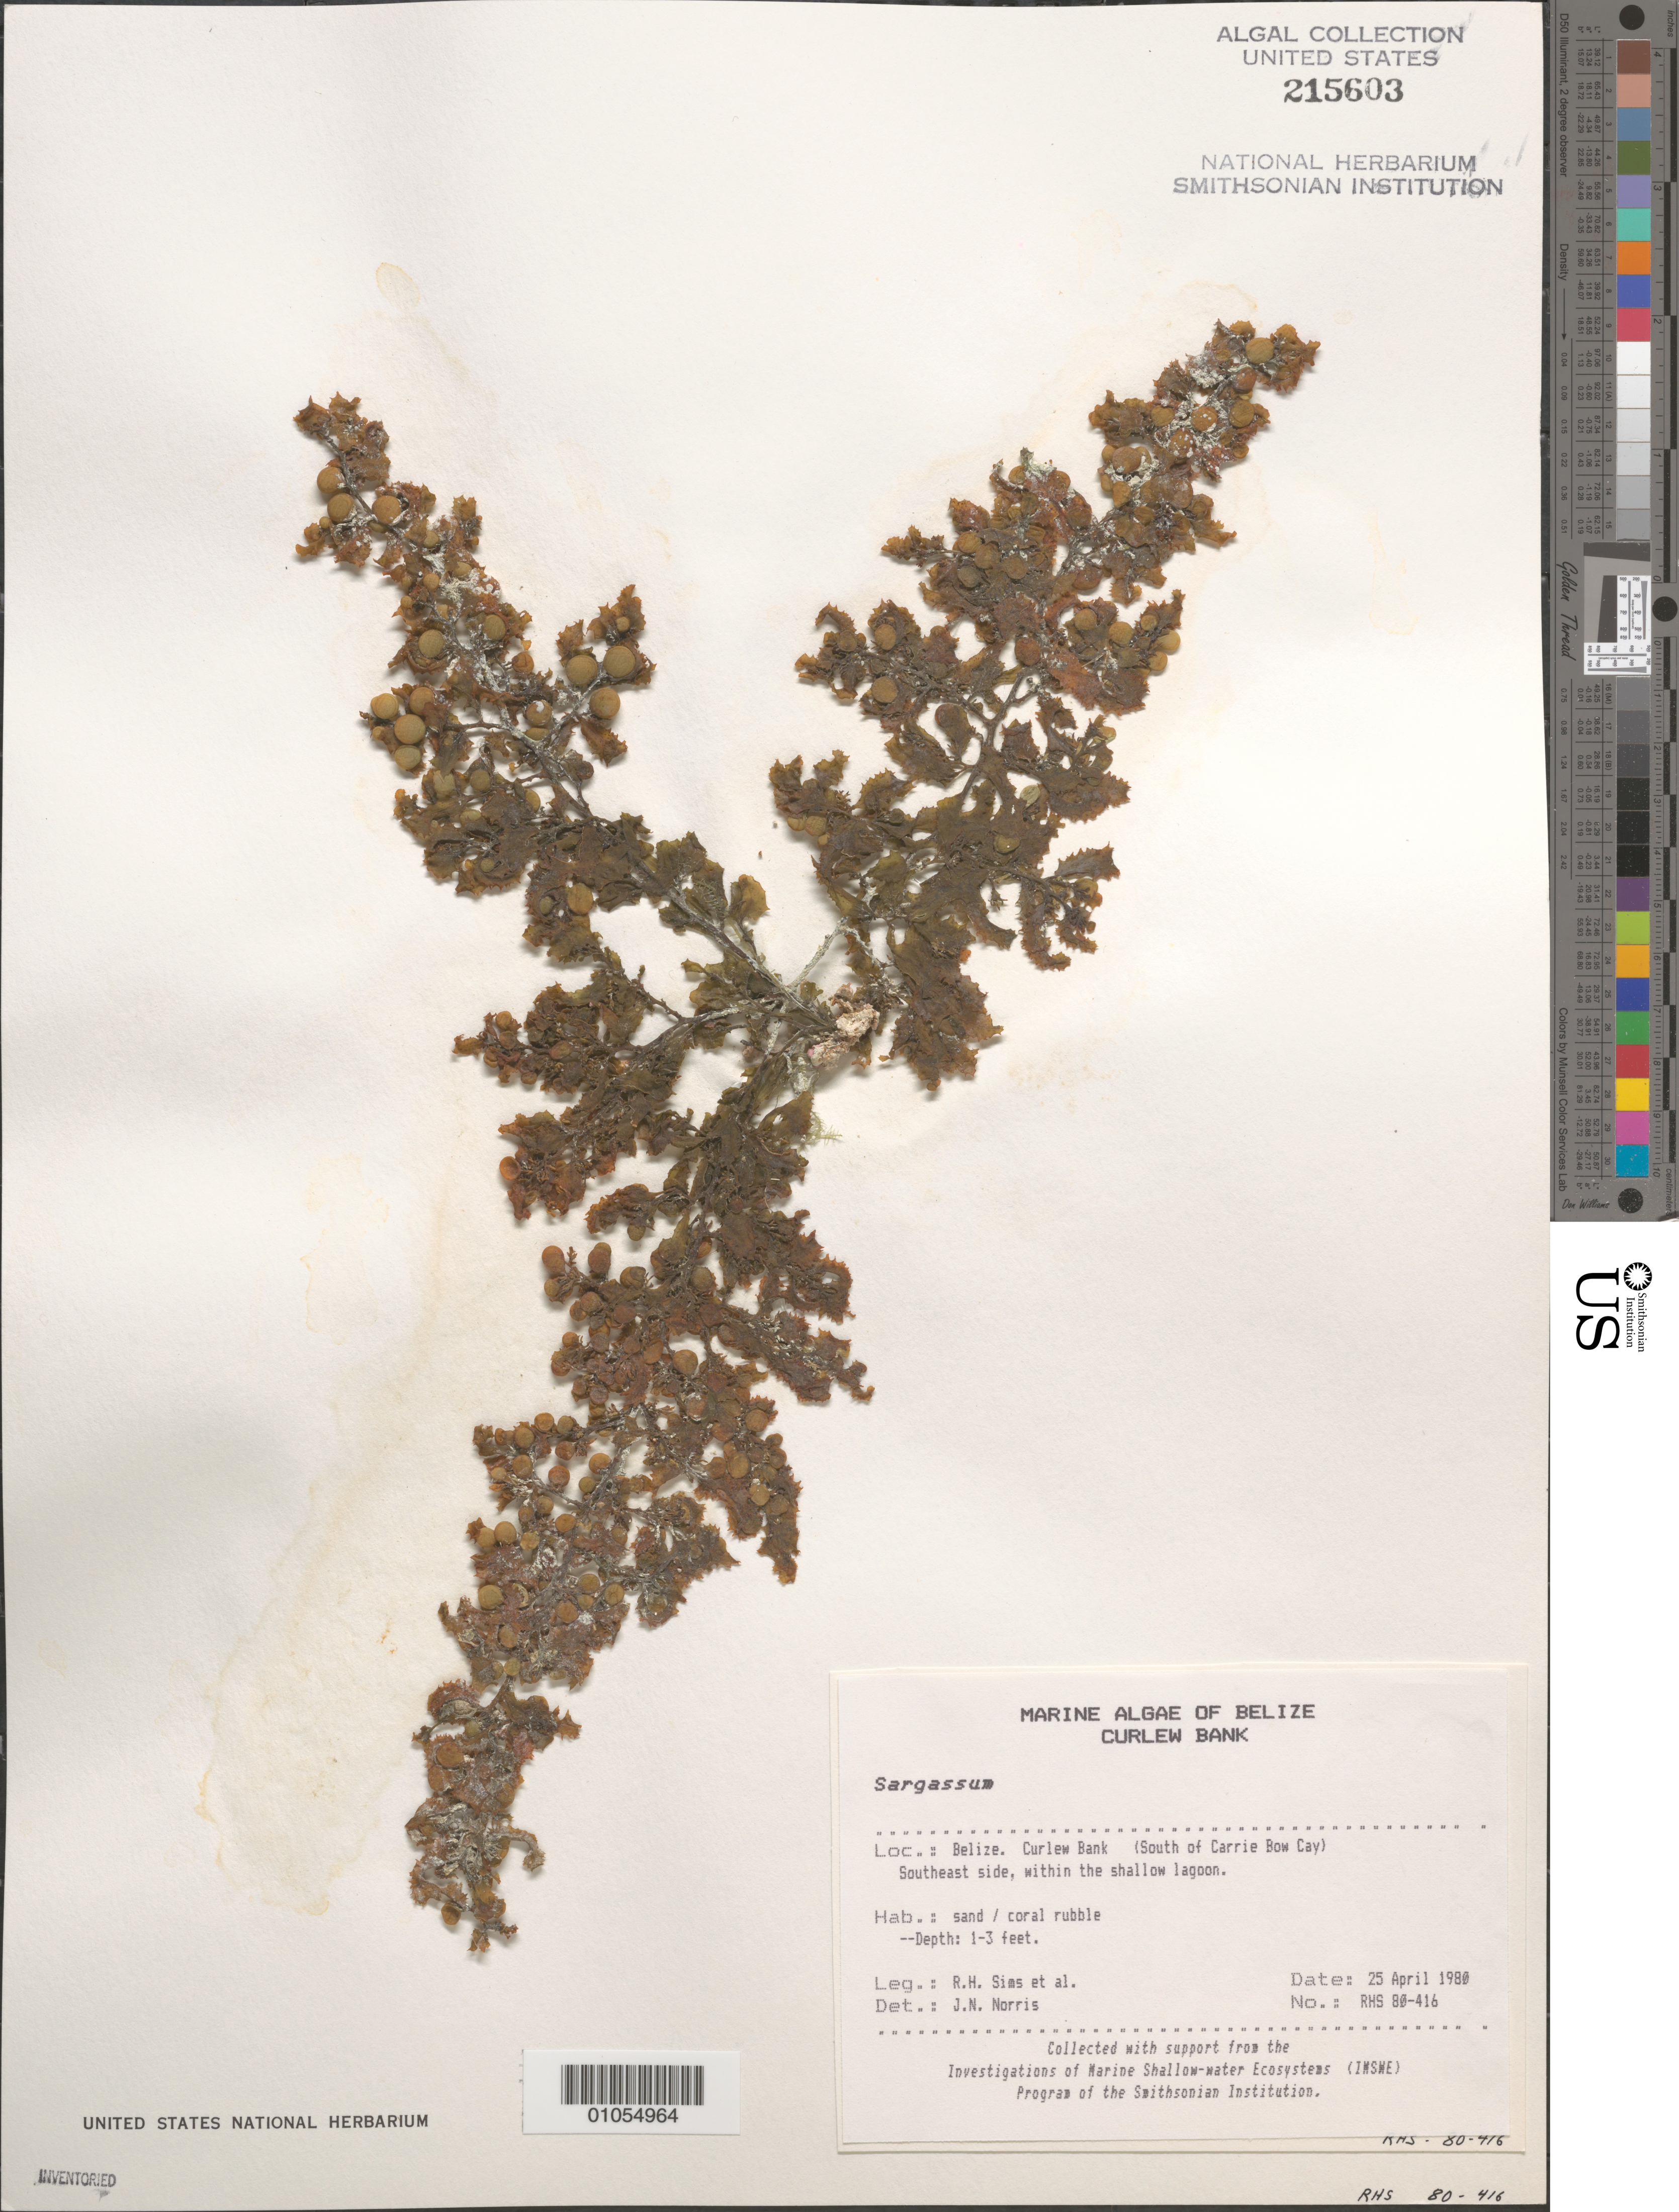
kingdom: Chromista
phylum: Ochrophyta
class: Phaeophyceae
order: Fucales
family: Sargassaceae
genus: Sargassum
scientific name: Sargassum sp.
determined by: Norris, James N.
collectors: R. H. Sims & et al.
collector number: RHS 80-416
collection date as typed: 25 Apr 1980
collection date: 1980-04-25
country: Belize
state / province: Stann Creek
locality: Curlew Bank, south of Carrie Bow Cay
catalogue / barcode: US 215603